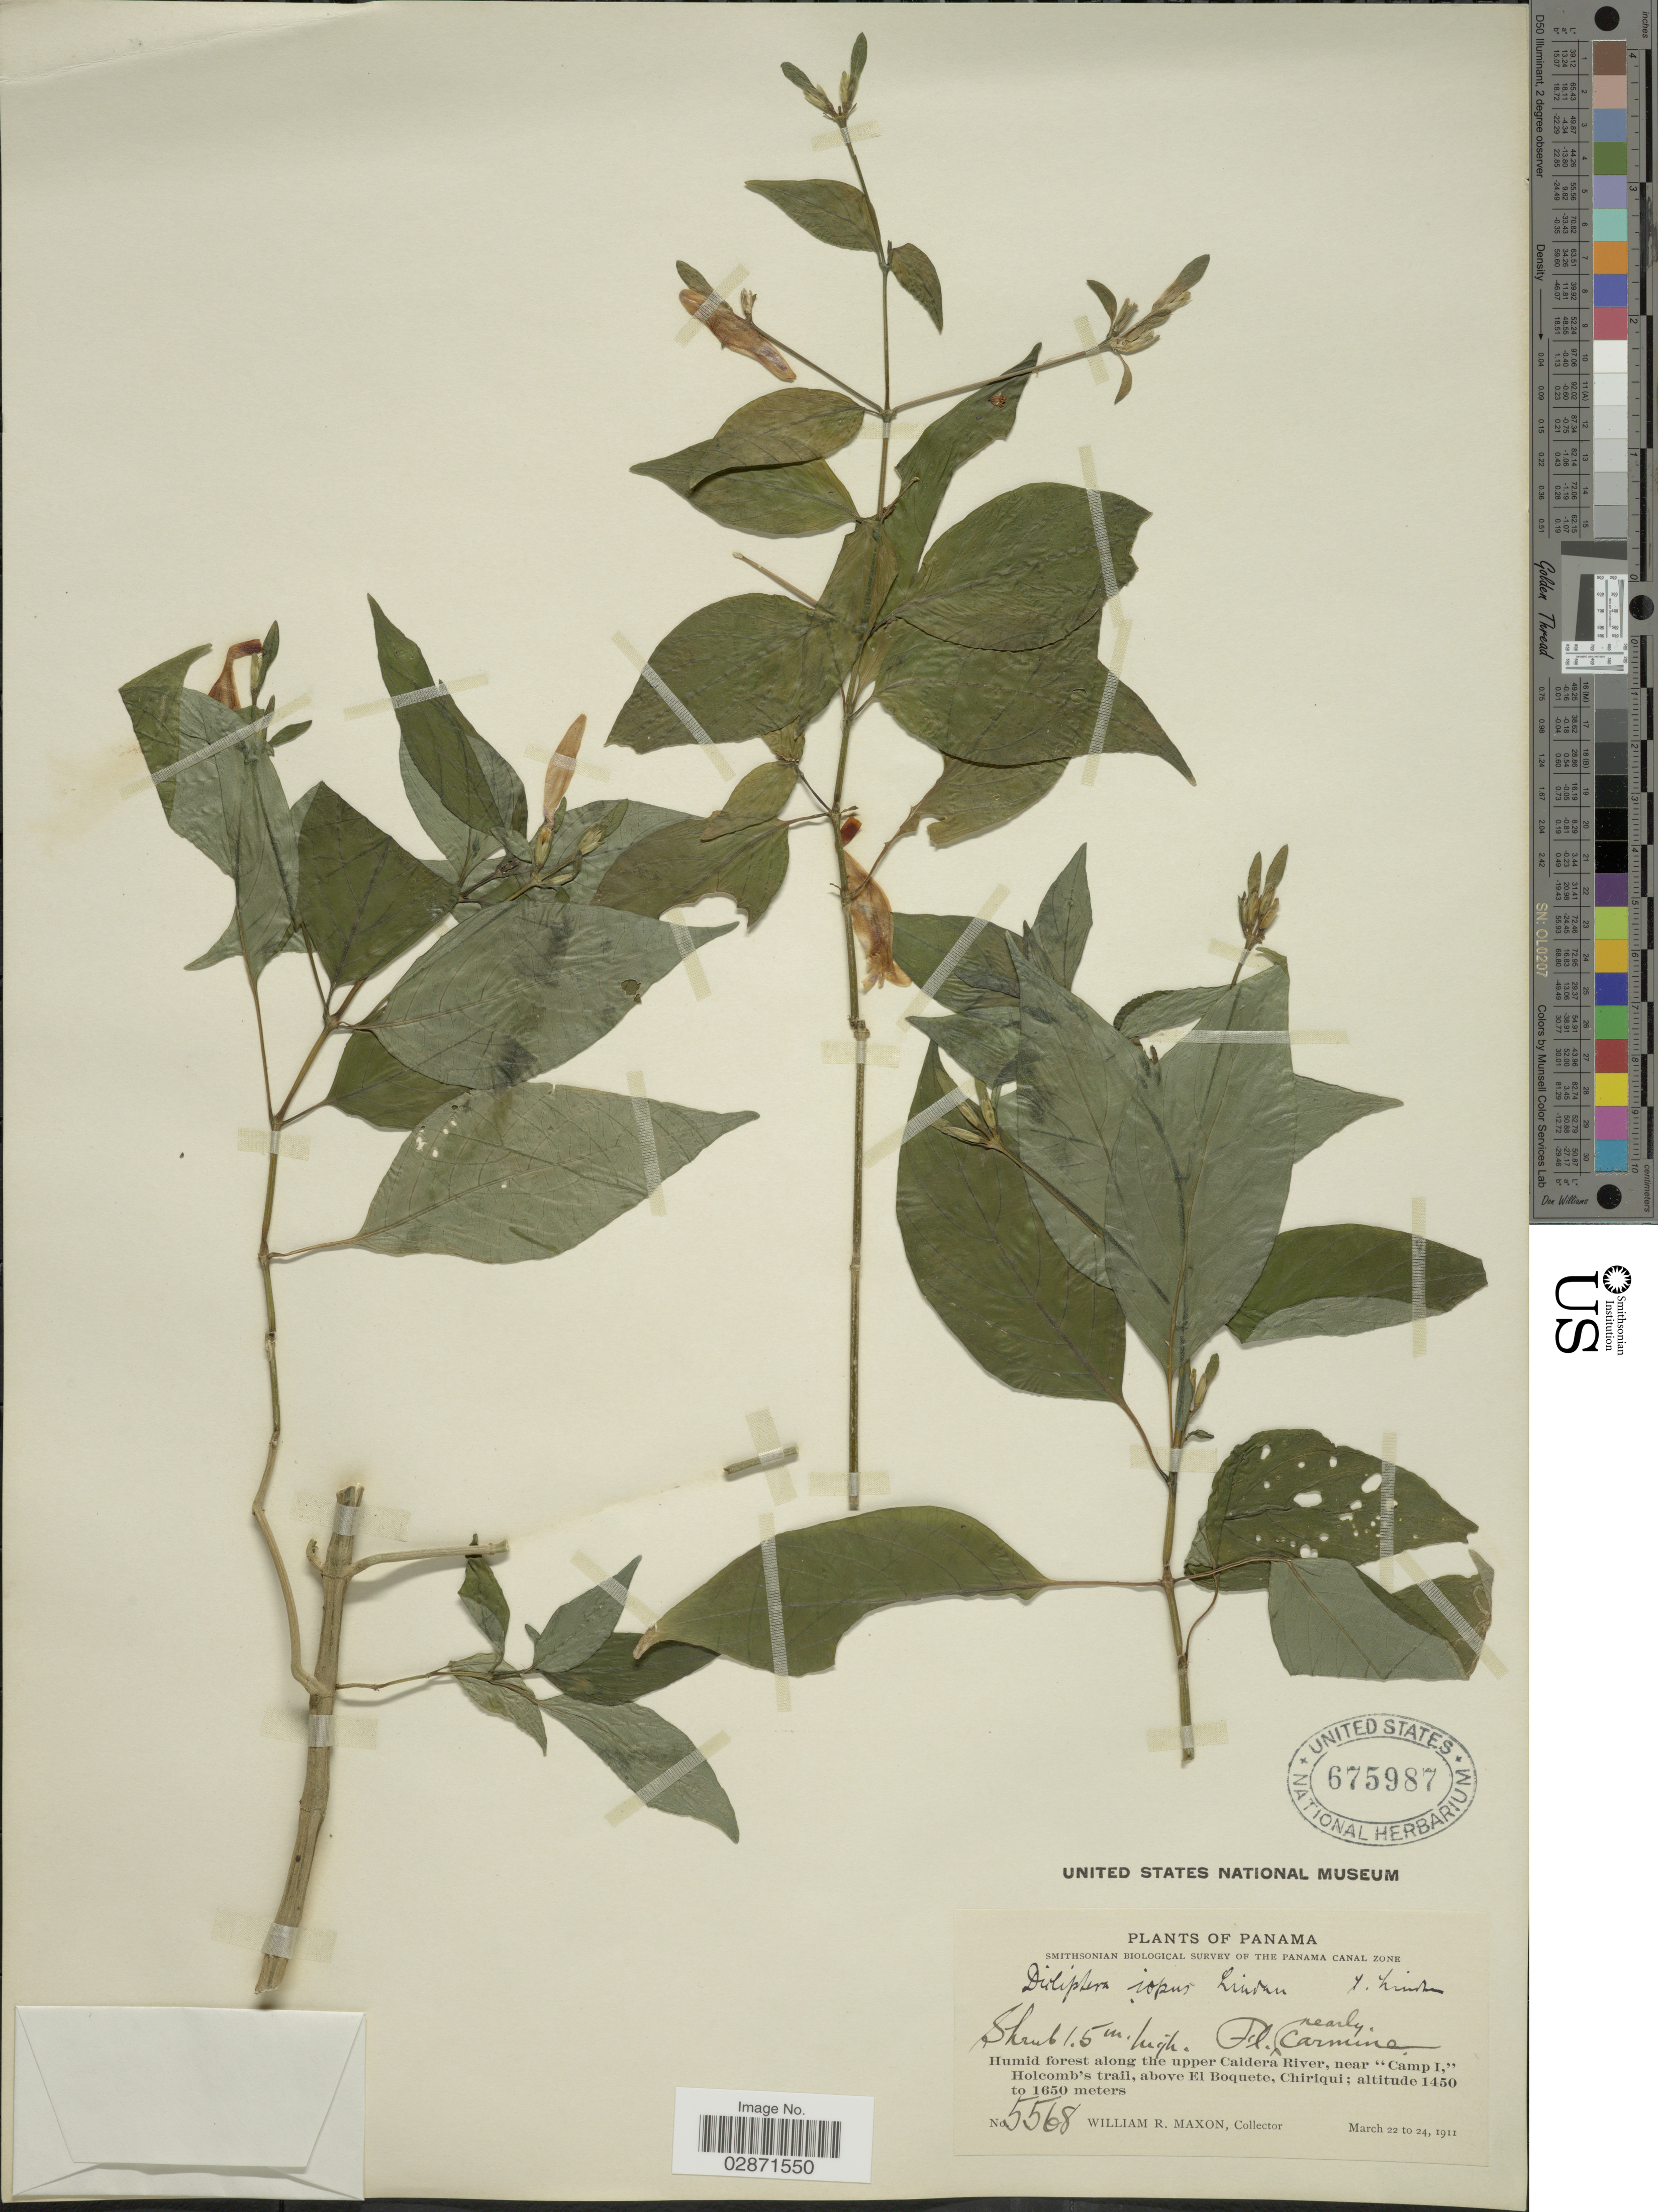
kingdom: Plantae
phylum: Tracheophyta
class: Magnoliopsida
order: Lamiales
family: Acanthaceae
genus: Dicliptera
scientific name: Dicliptera iopus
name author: Lindau in Pittier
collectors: W. R. Maxon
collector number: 5568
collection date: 1911-03-22/1911-03-24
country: Panama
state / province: Chiriqui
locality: Humid forest along the upper Caldera River, near "Camp I", Holcomb's trail, above El Boquete, Chiriqui.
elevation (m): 1450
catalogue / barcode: US 675987